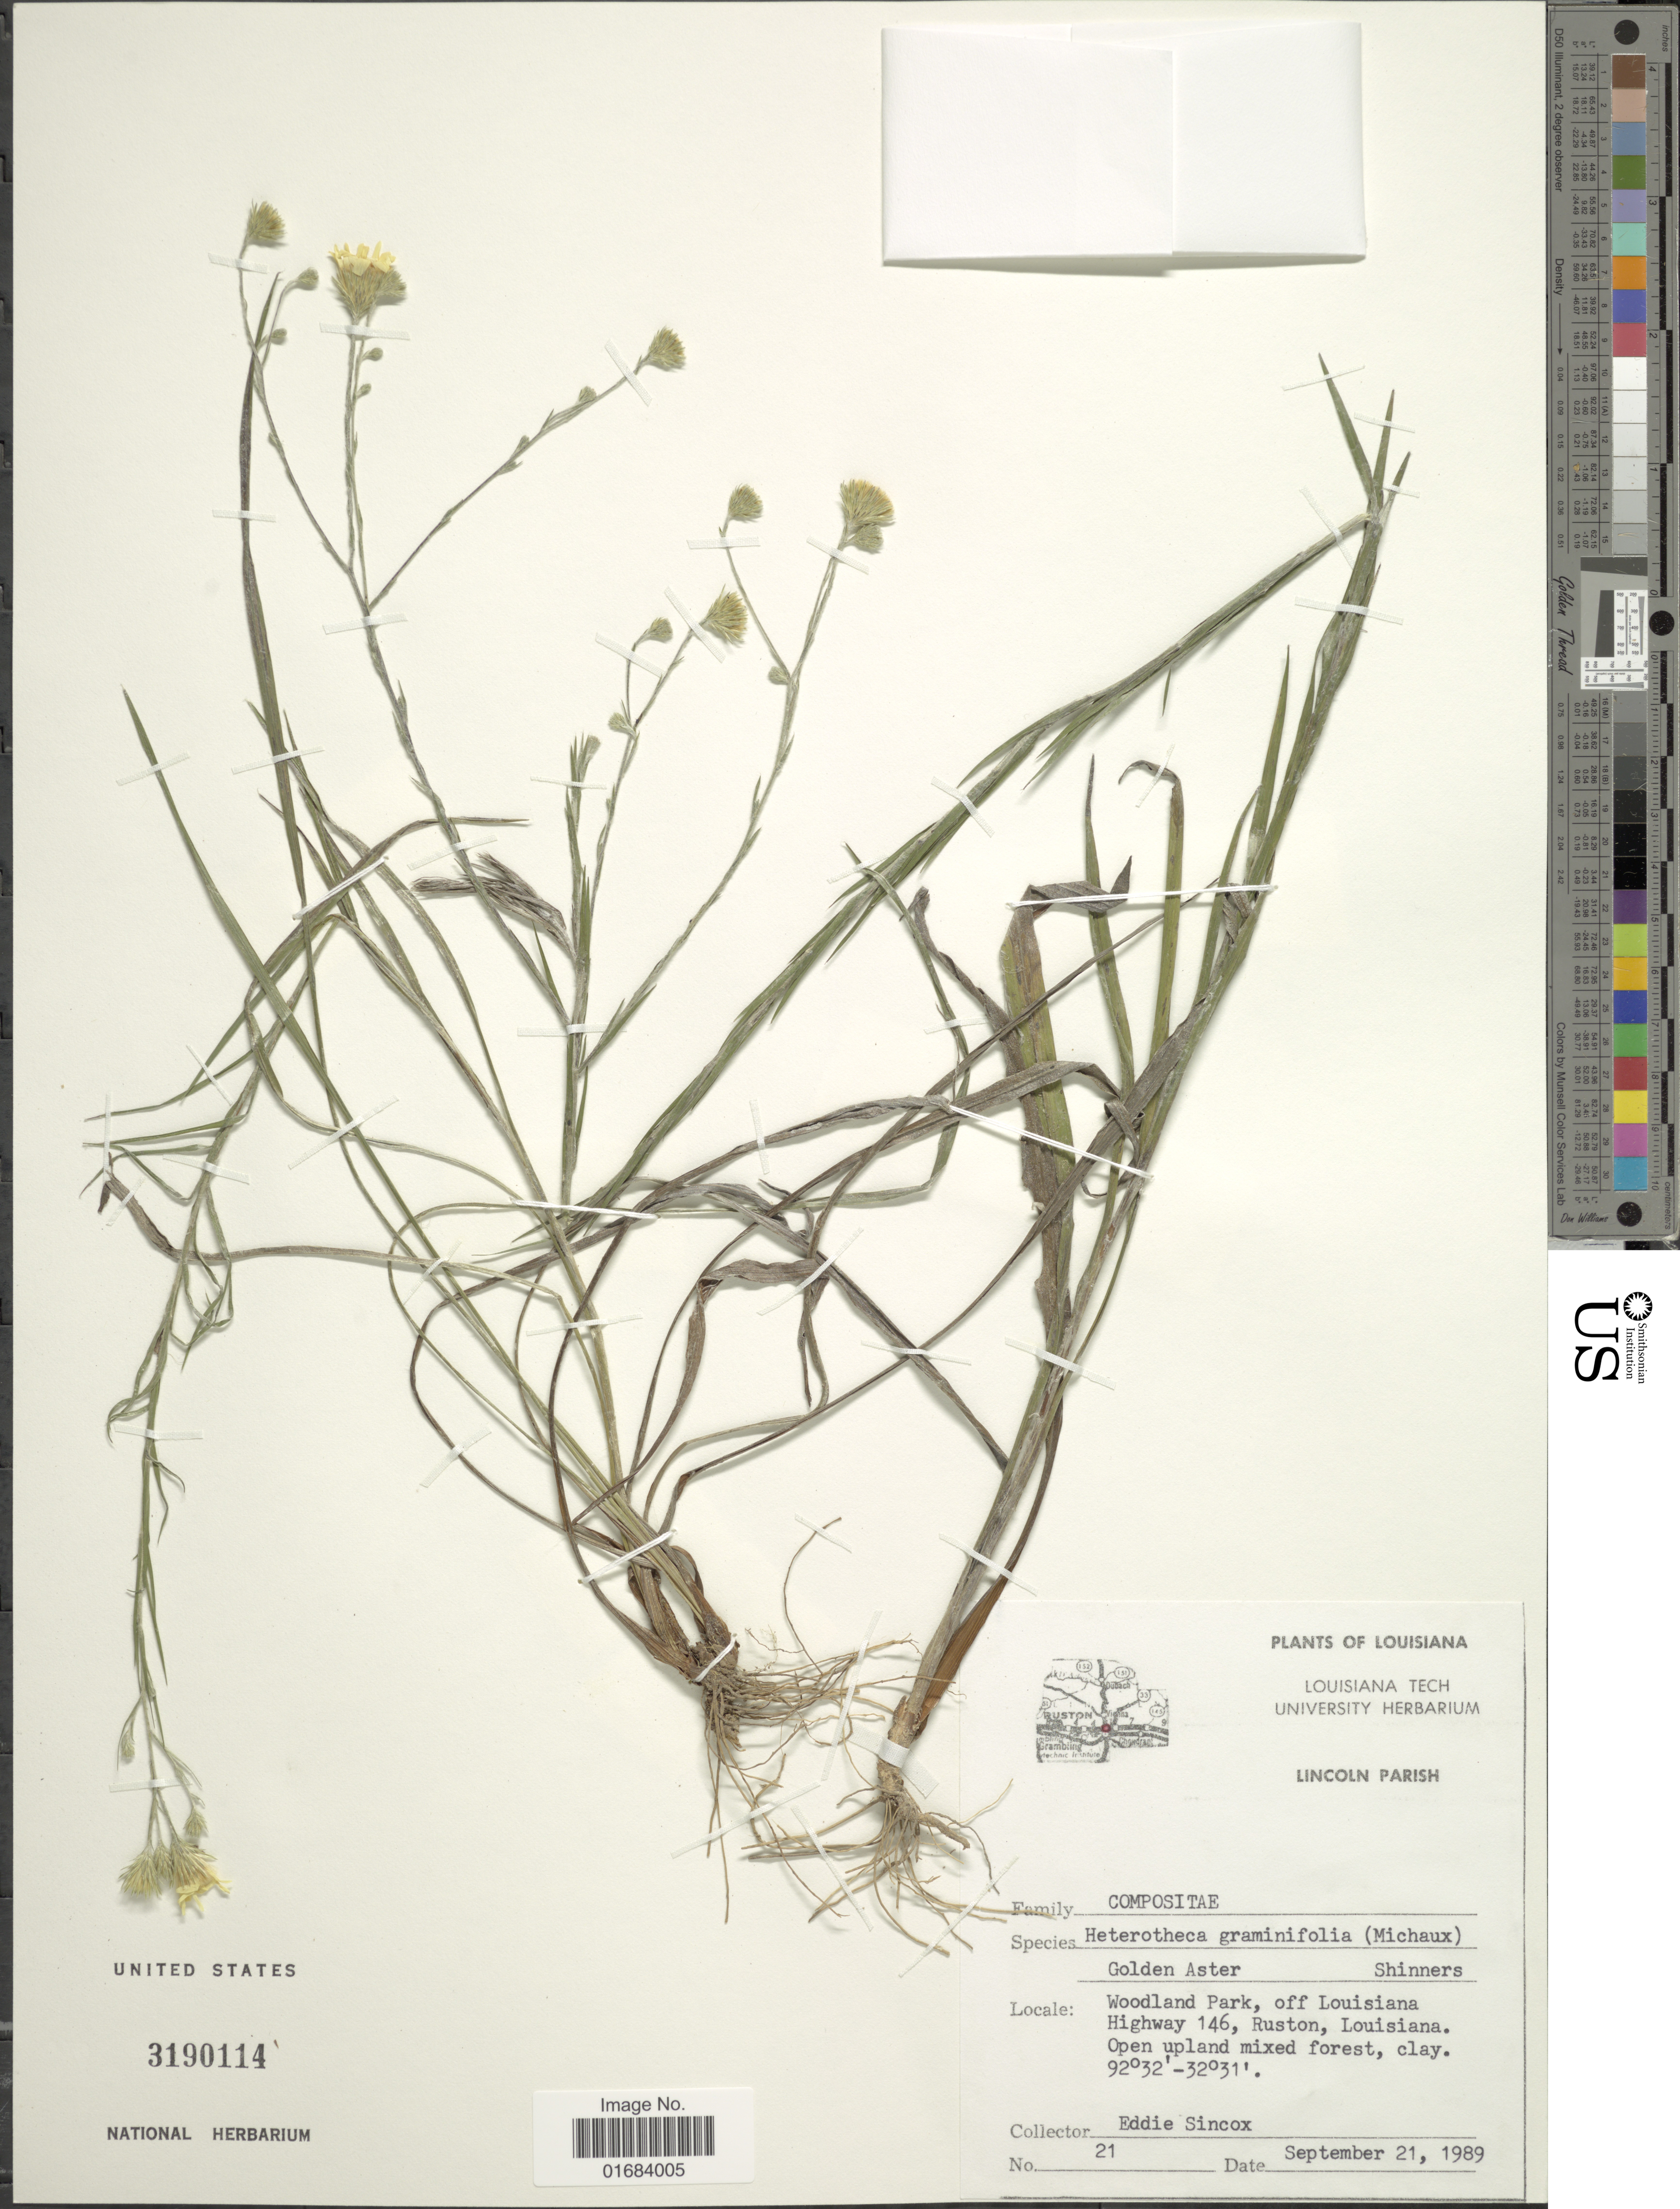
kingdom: Plantae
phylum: Tracheophyta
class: Magnoliopsida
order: Asterales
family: Asteraceae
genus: Pityopsis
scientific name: Pityopsis graminifolia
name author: (Michx.) Nutt.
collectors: E. Sincox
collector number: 21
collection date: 1989-09-21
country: United States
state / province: Louisiana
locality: Woodland Parl, off Louisiana Highway 146, Ruston.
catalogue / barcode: US 3190144